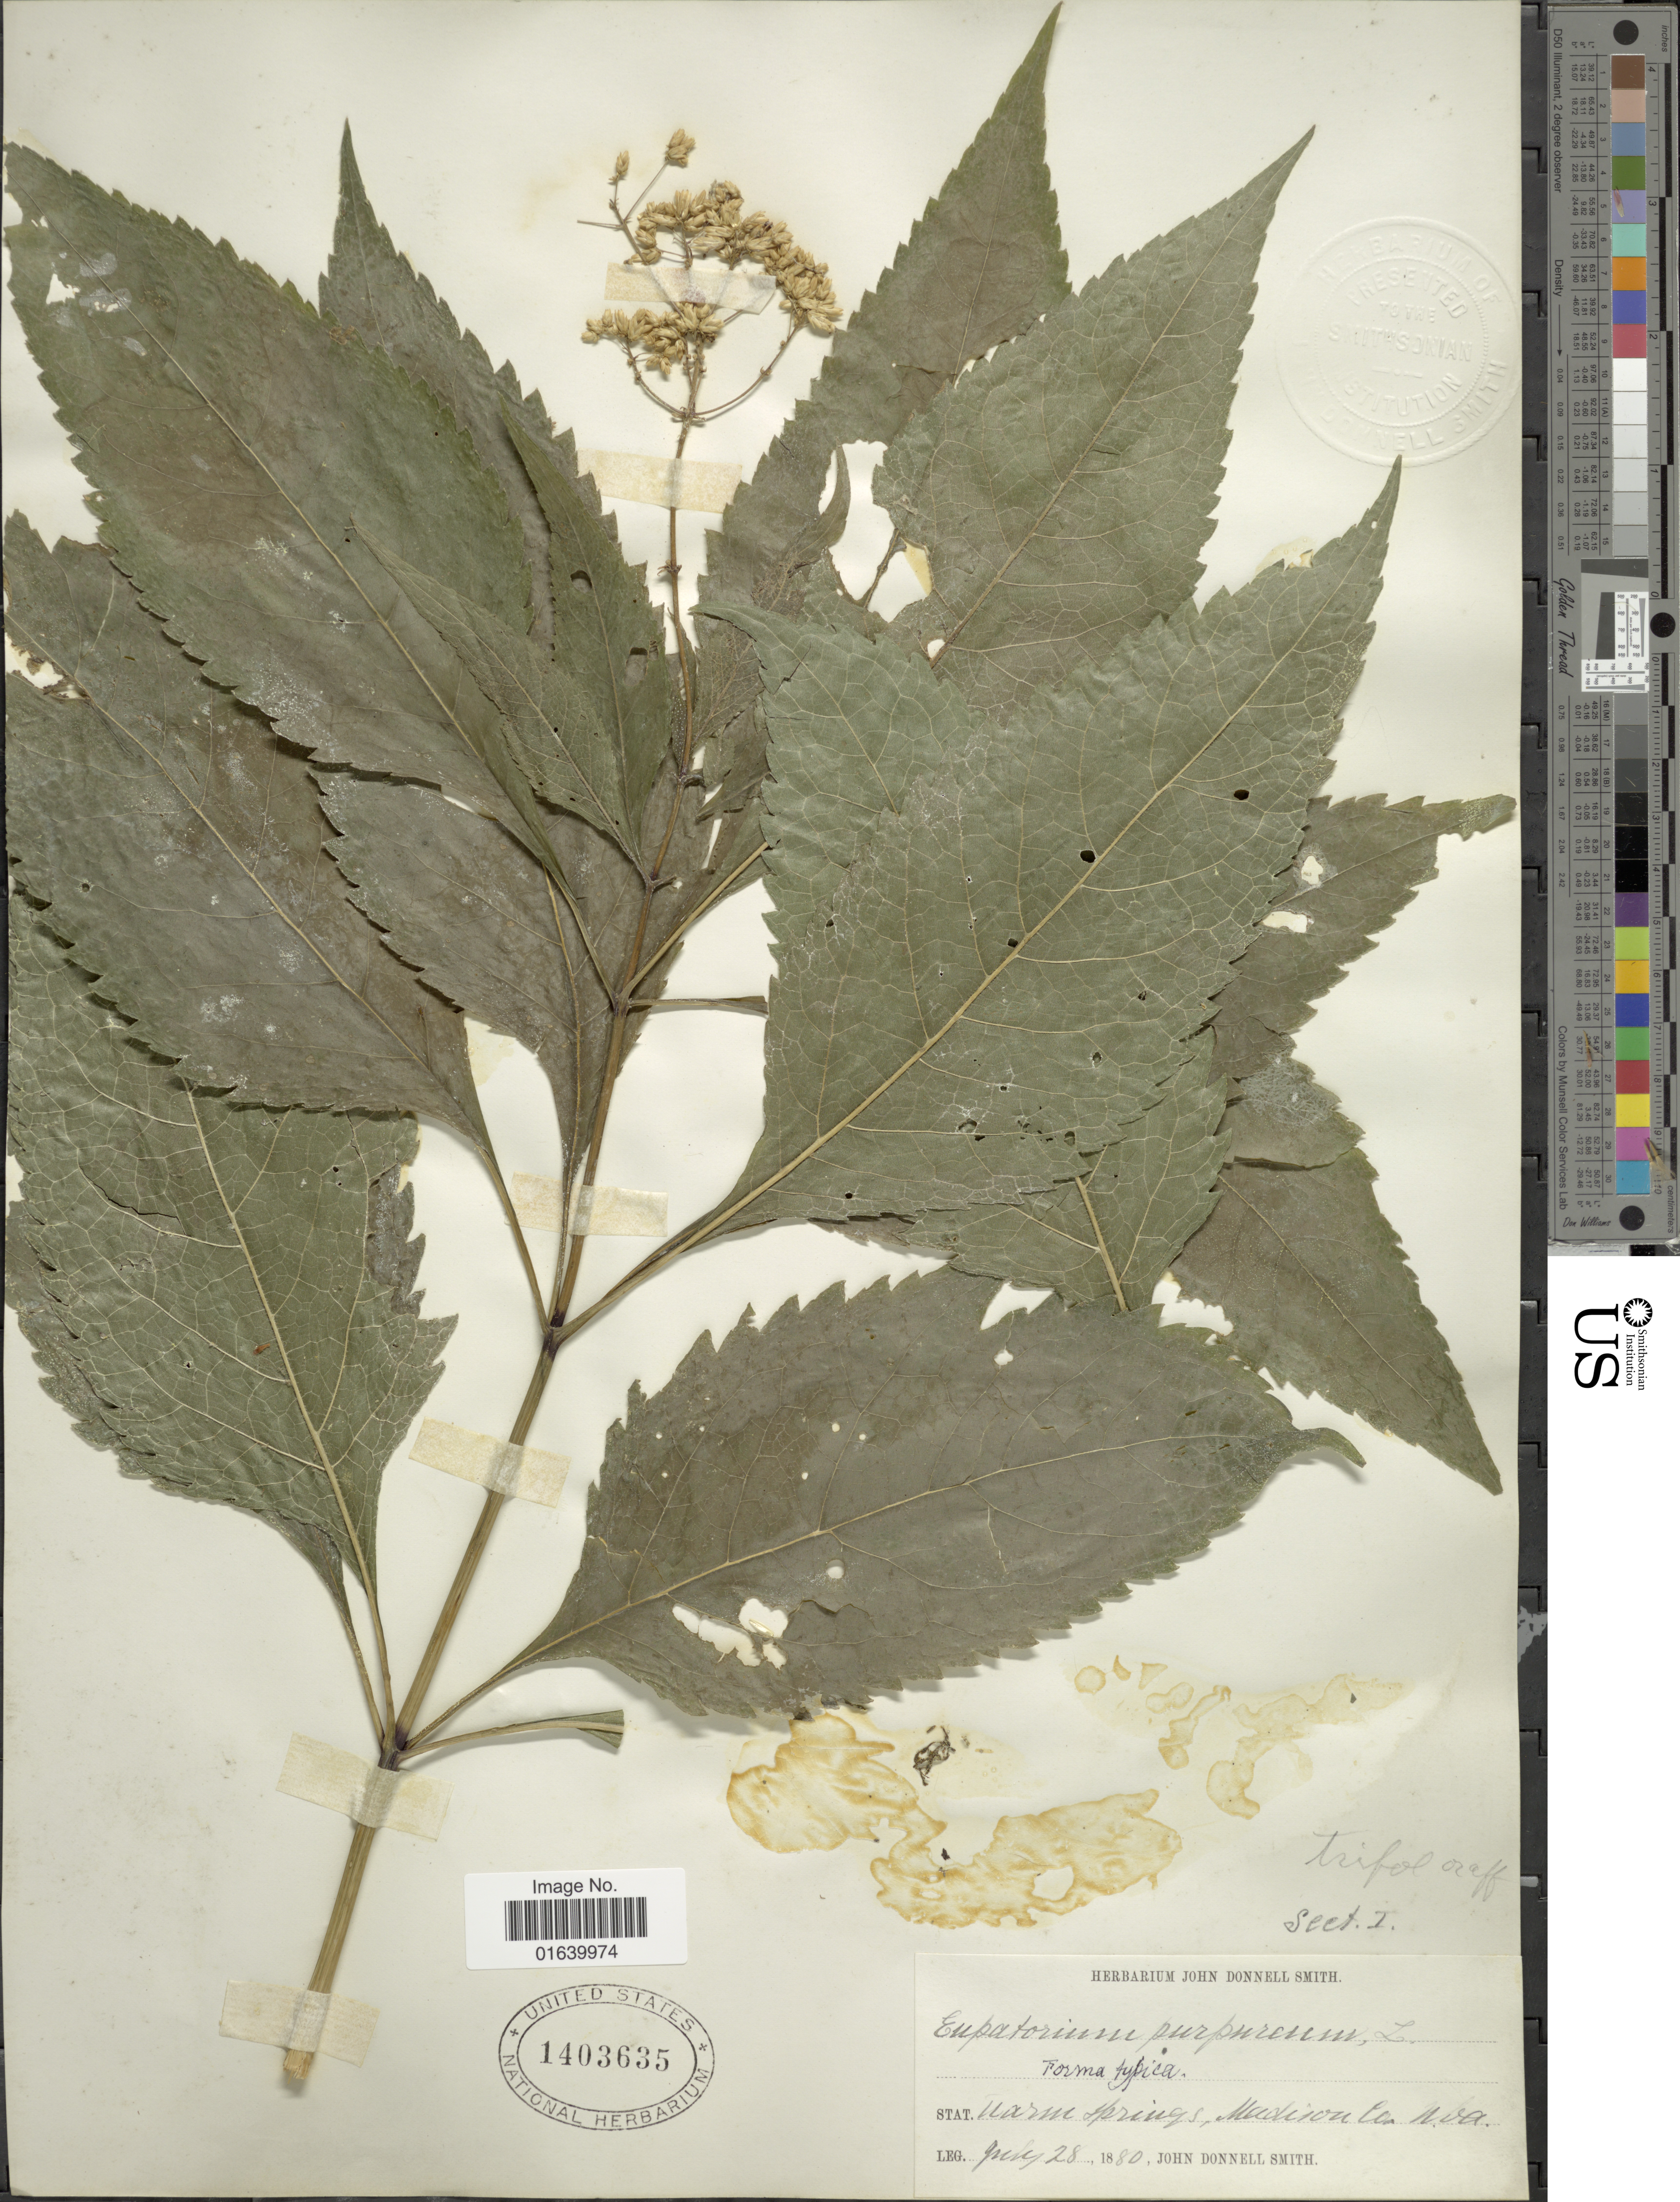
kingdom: Plantae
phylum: Tracheophyta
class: Magnoliopsida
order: Asterales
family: Asteraceae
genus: Eupatorium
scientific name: Eupatorium purpureum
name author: (L.) E.E. Lamont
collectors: J. Donnell Smith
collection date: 1880-07-28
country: United States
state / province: West Virginia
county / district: Bath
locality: Warm Springs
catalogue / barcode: US 1403635